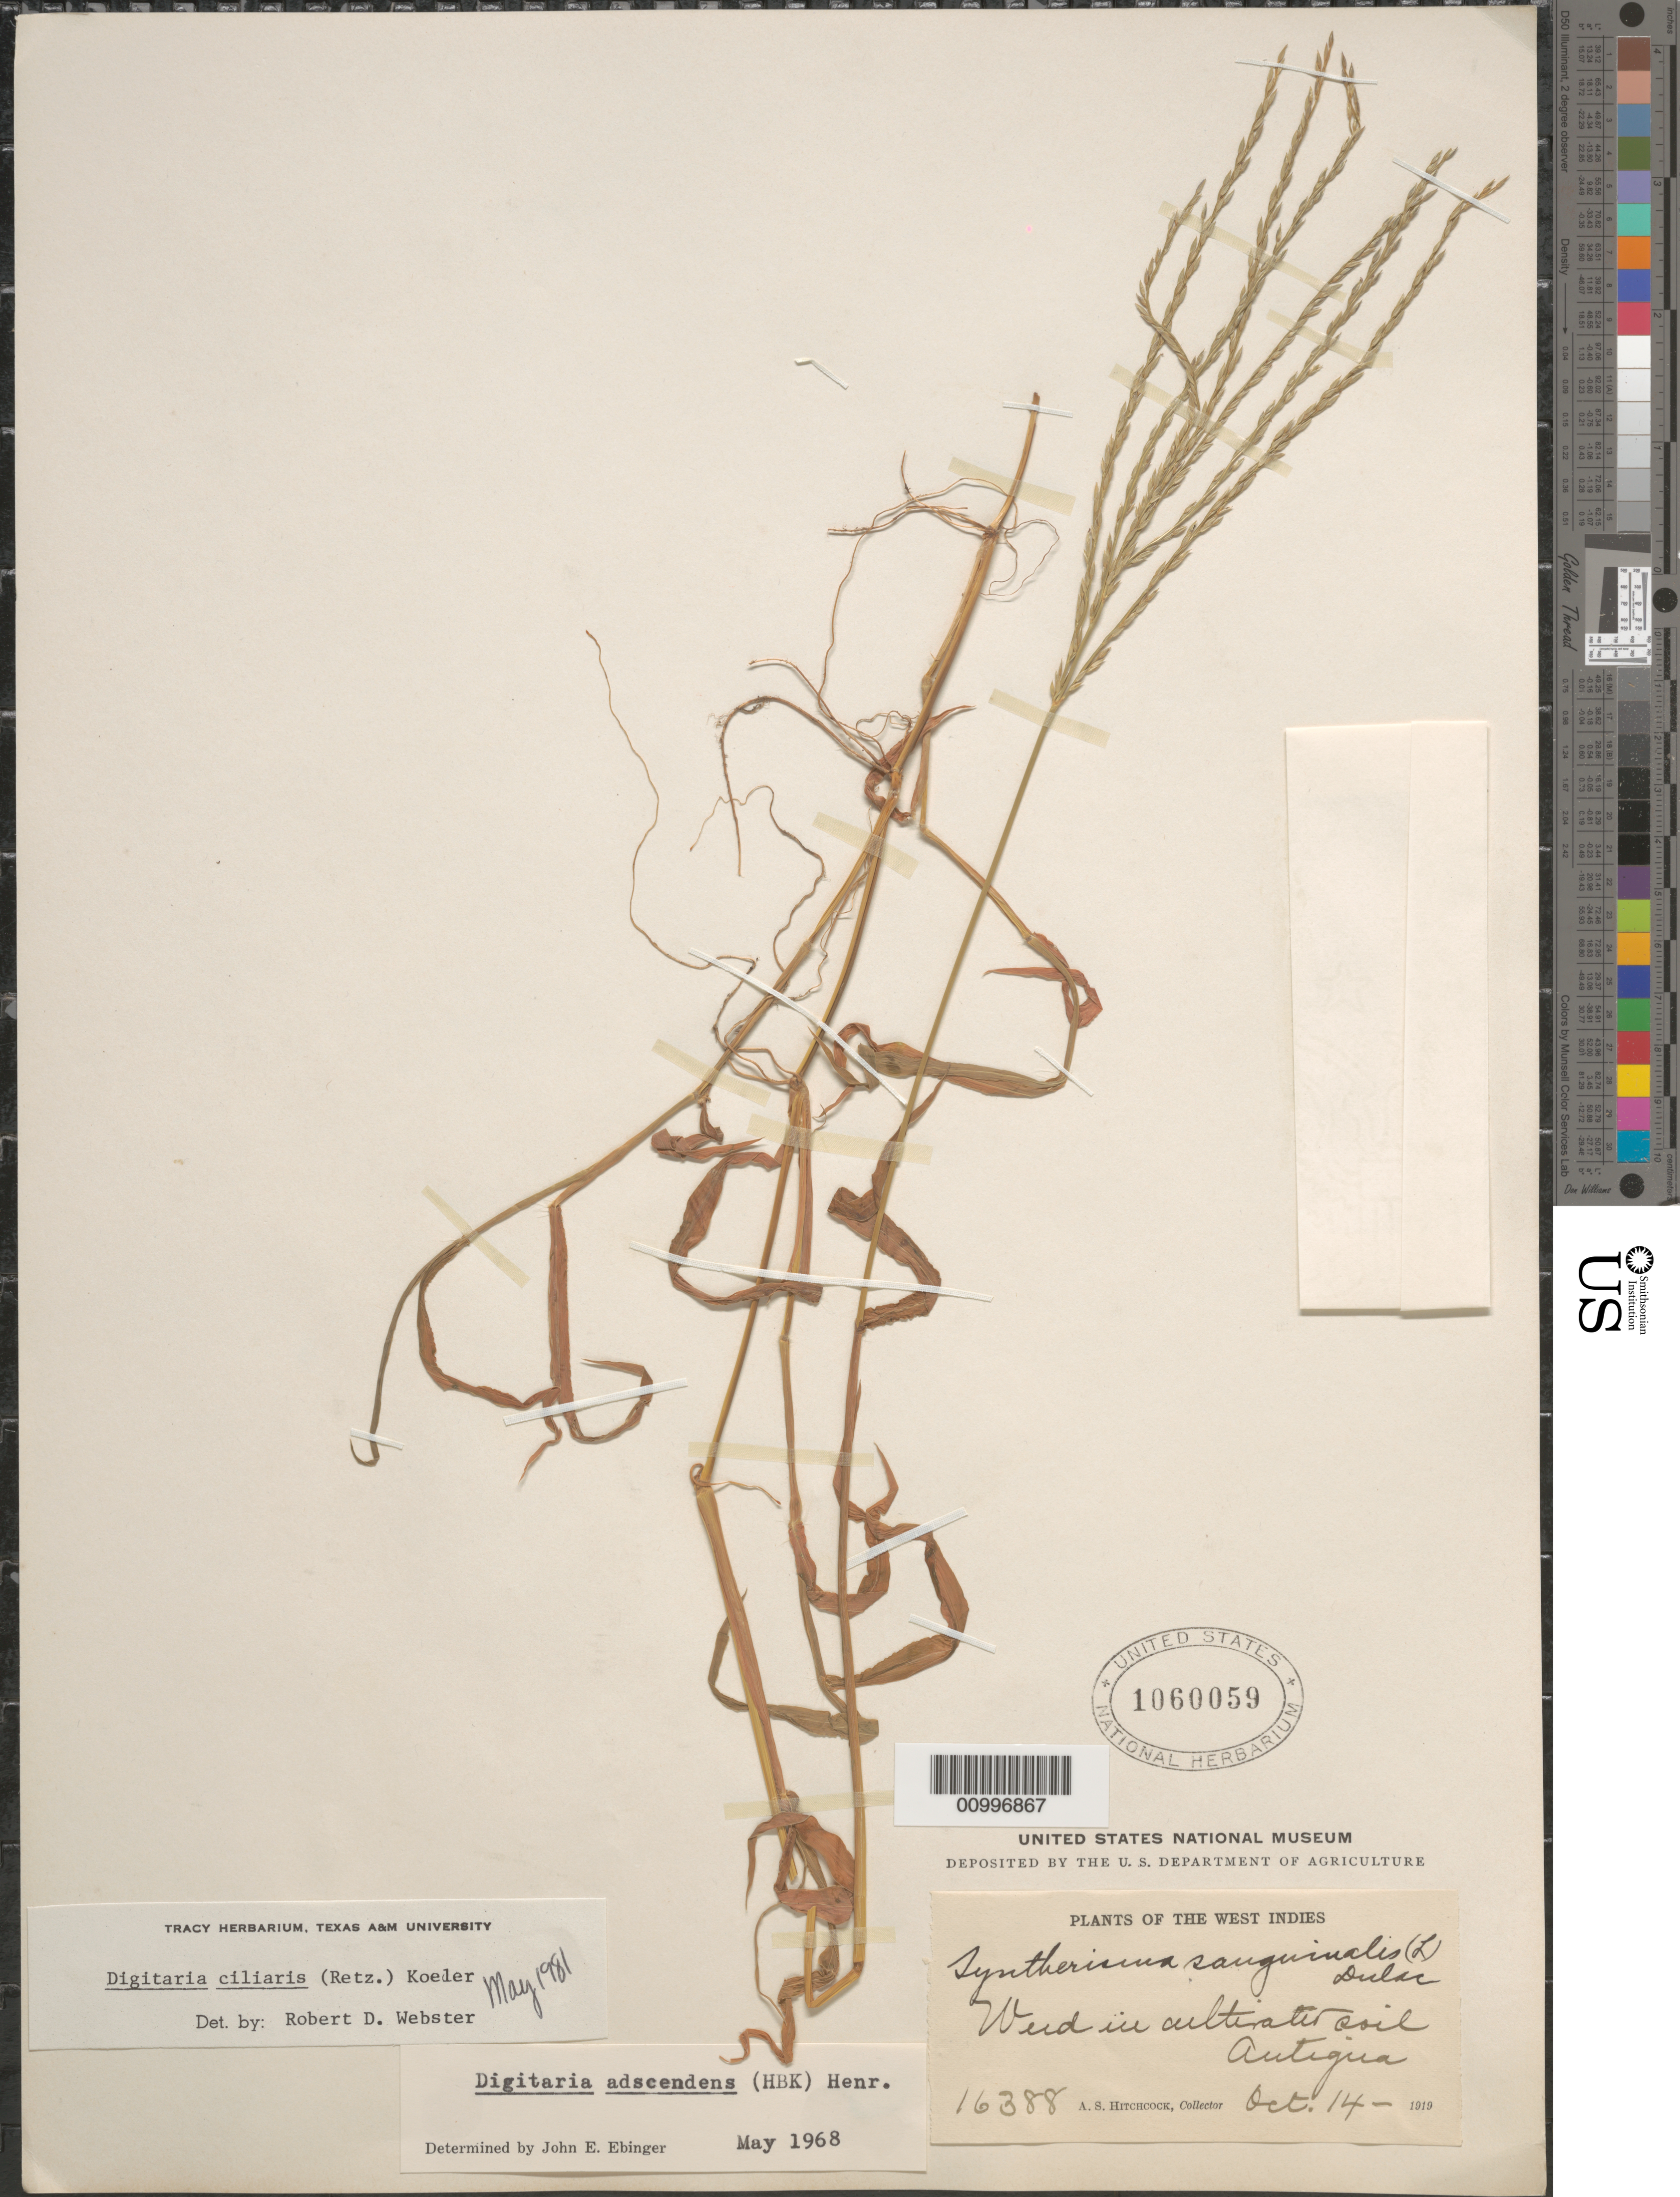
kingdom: Plantae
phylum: Tracheophyta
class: Liliopsida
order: Poales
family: Poaceae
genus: Digitaria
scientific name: Digitaria ciliaris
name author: (Retz.) Koeler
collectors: A. S. Hitchcock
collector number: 16388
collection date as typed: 14 Oct 1919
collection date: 1919-10-14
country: Antigua and Barbuda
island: Antigua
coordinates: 0 N, 0 E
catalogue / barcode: US 1060059